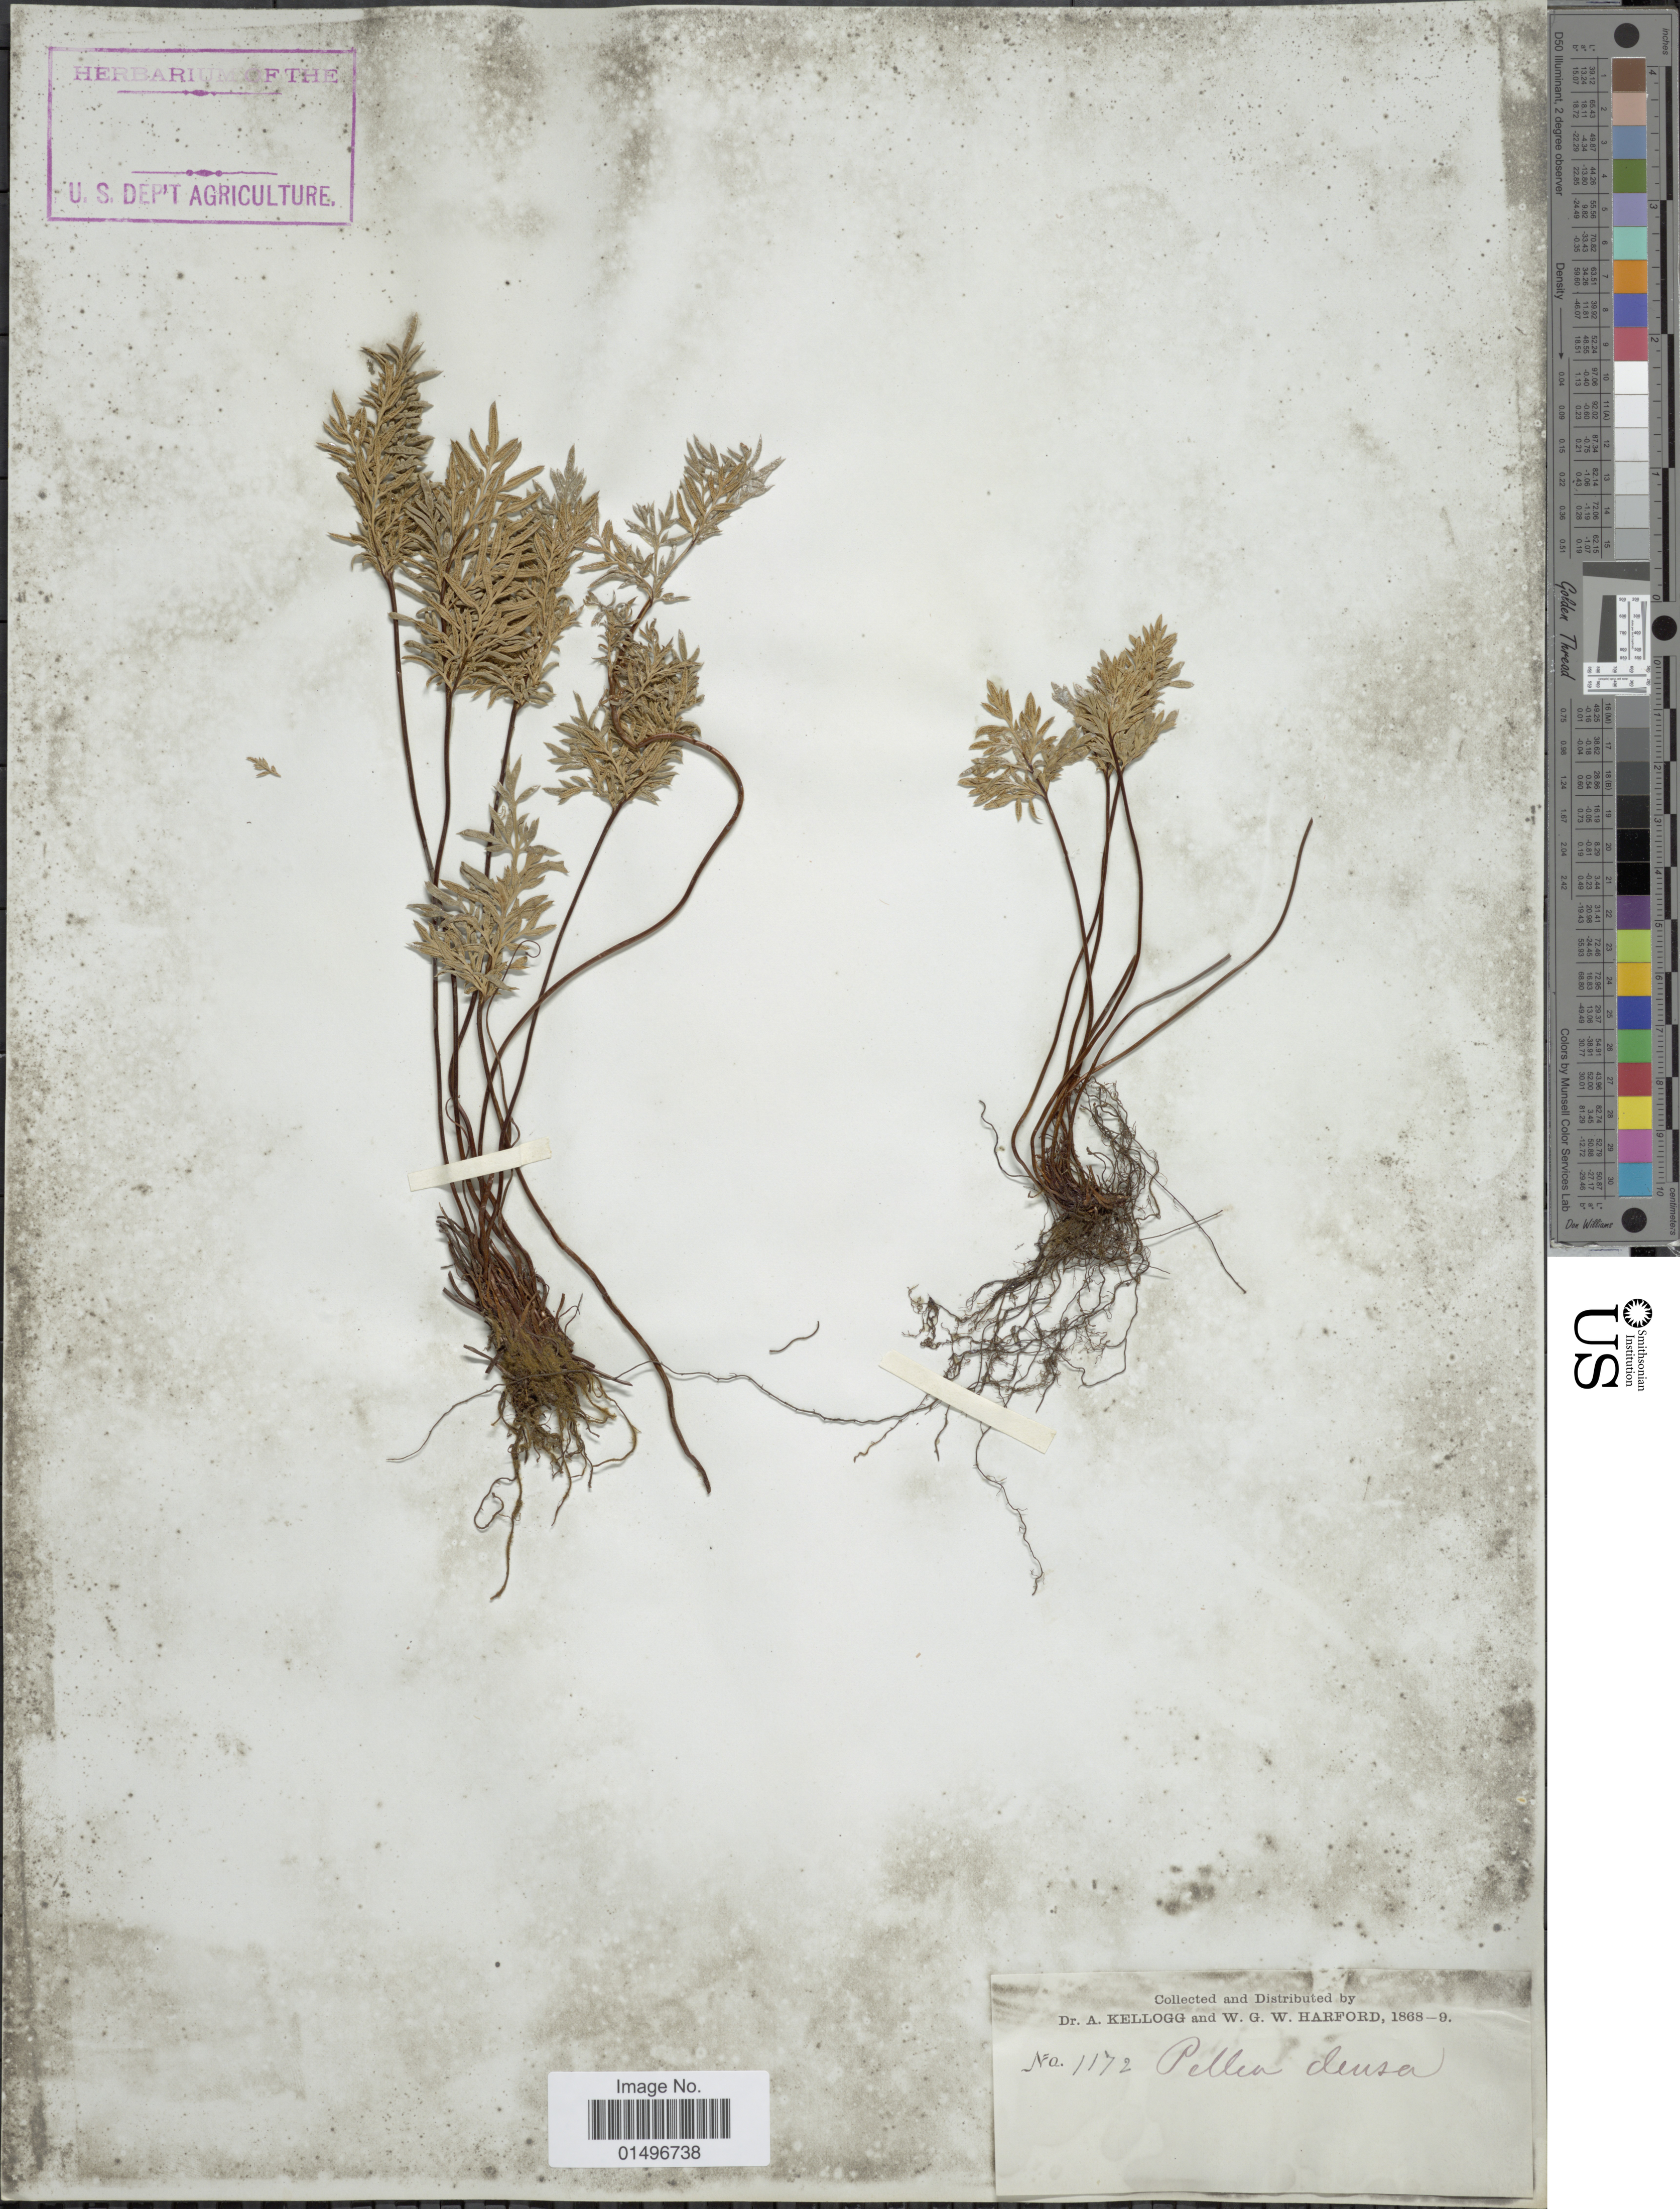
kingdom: Plantae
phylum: Tracheophyta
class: Polypodiopsida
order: Polypodiales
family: Pteridaceae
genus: Aspidotis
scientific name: Aspidotis densa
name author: (Brack.) Lellinger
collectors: A. Kellogg & W. G. W. Harford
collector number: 1172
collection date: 1868/1869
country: United States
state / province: California